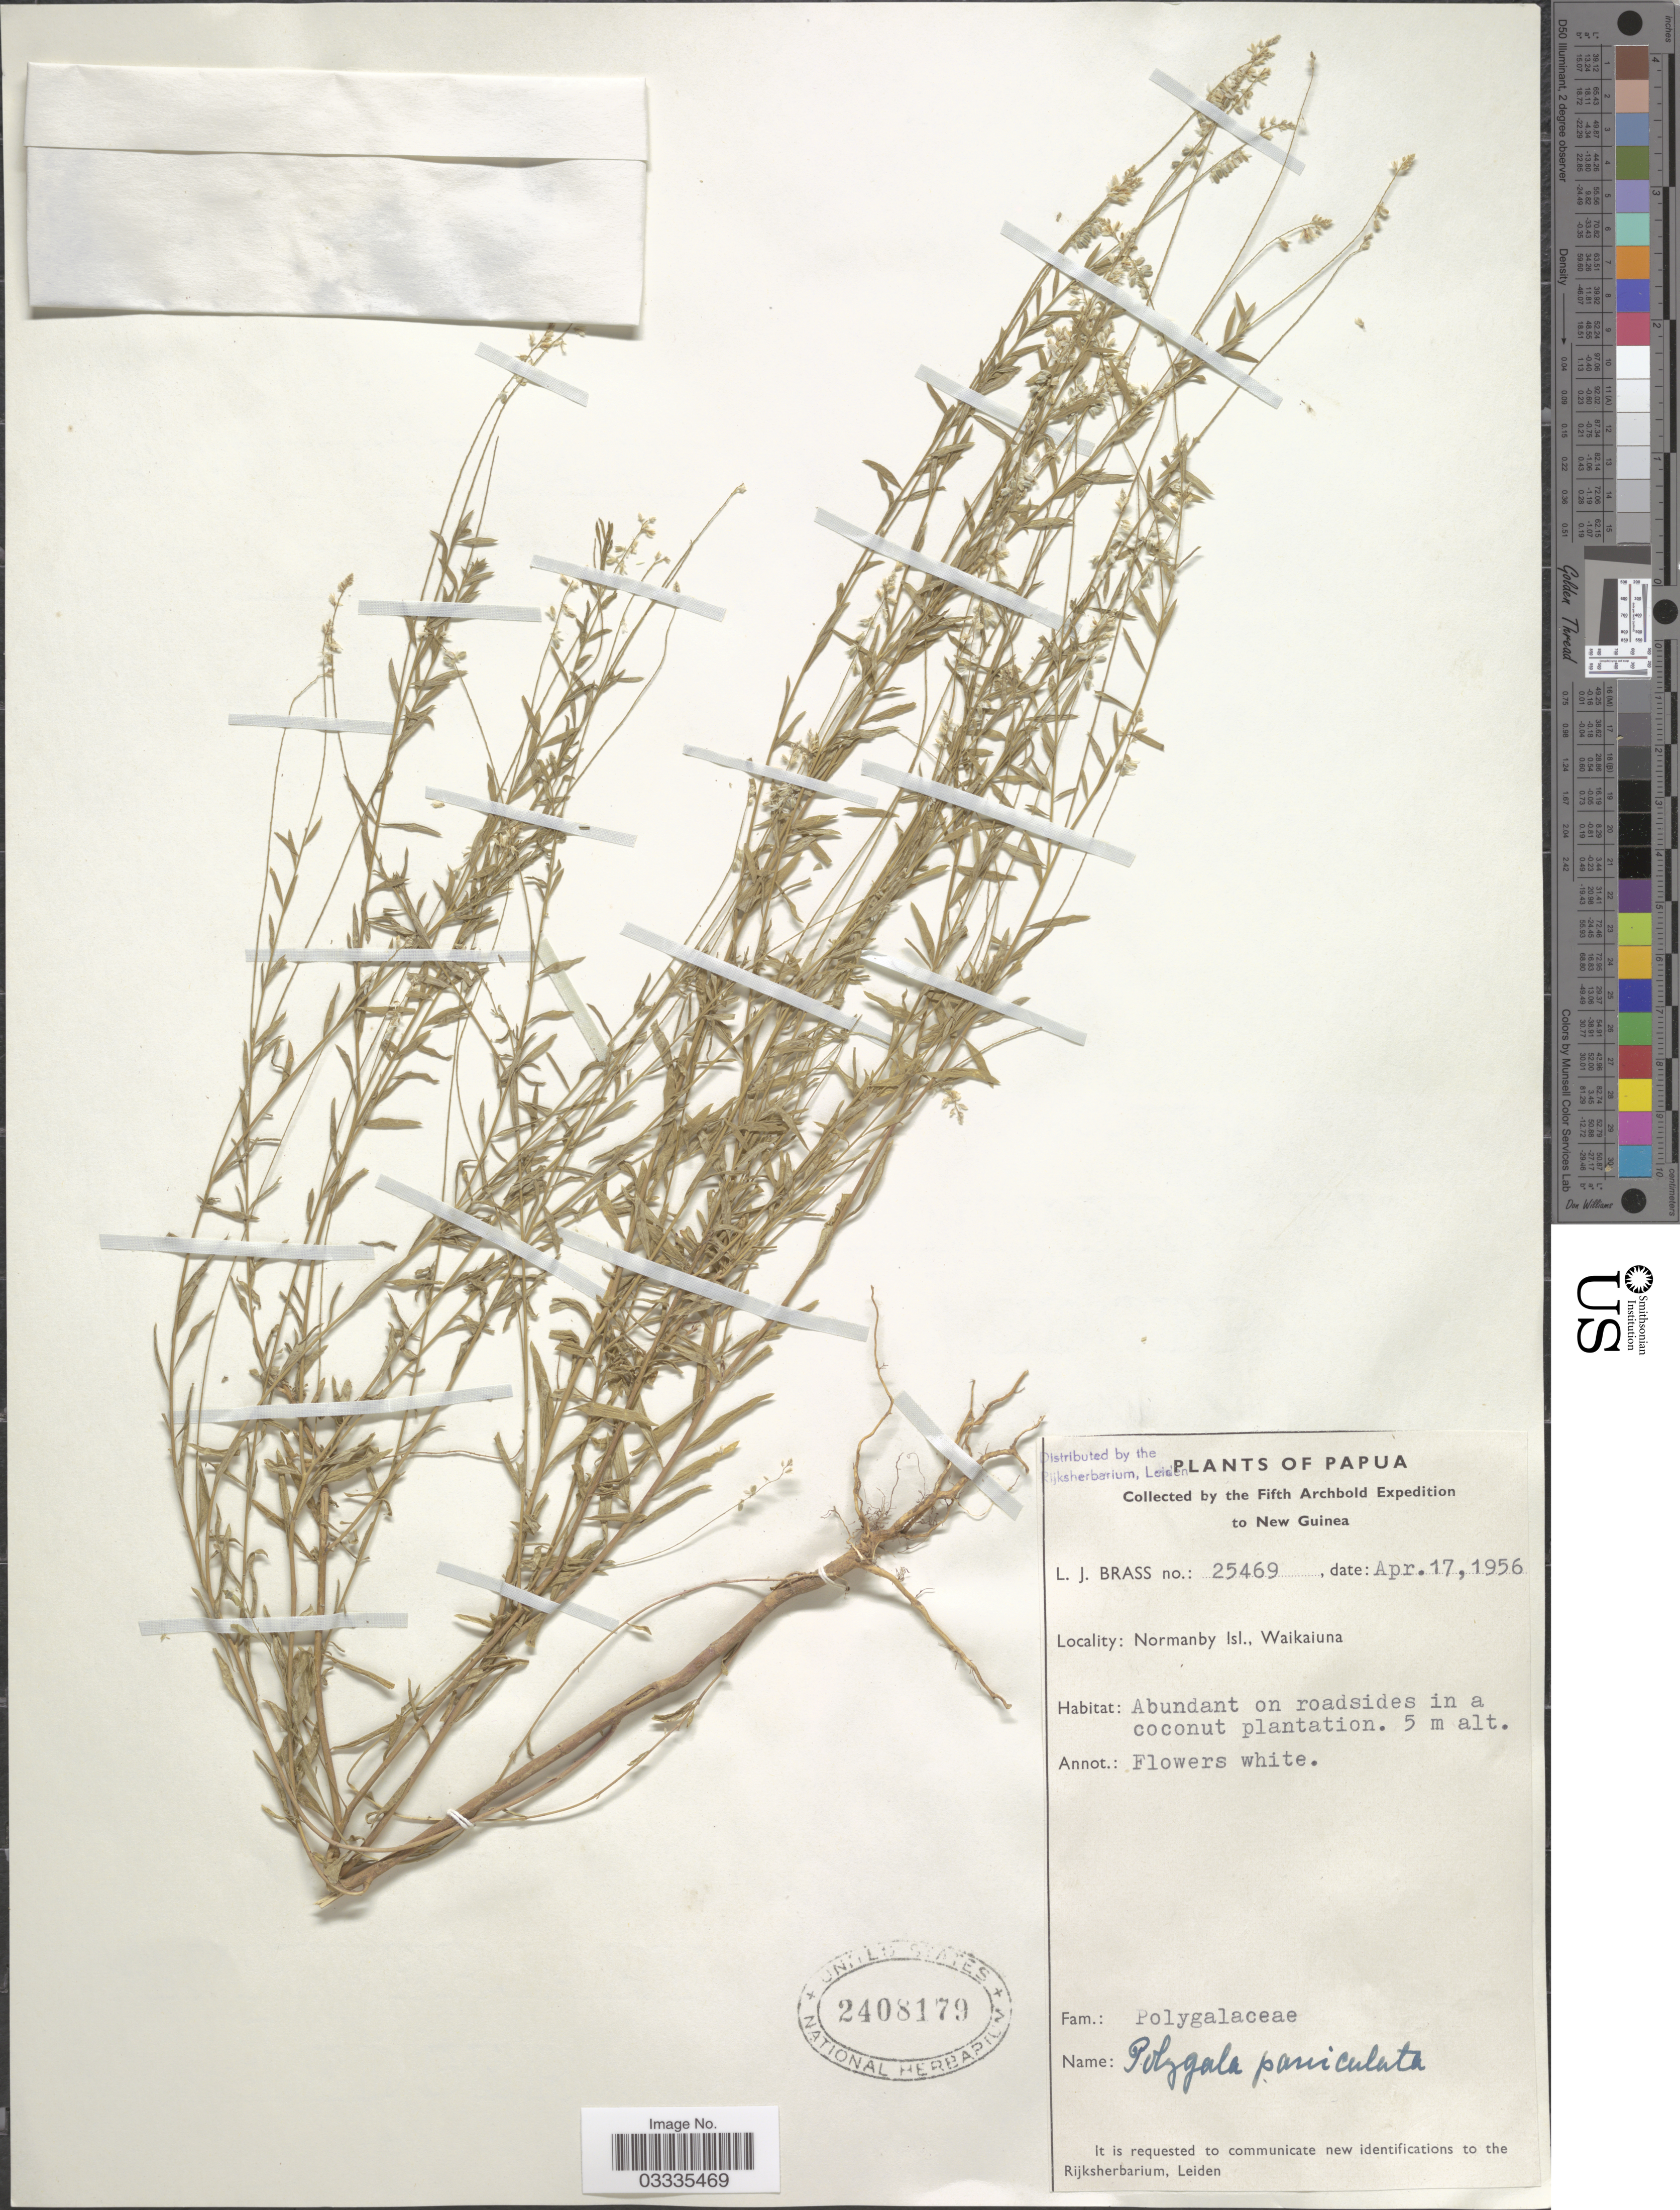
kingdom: Plantae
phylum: Tracheophyta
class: Magnoliopsida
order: Fabales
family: Polygalaceae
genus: Polygala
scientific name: Polygala paniculata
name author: L.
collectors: L. J. Brass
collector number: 25469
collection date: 1956-04-17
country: Papua New Guinea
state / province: Milne Bay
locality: Papua. New Guinea. Normanby isl., Waikaiuna.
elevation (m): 5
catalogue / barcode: US 2408179